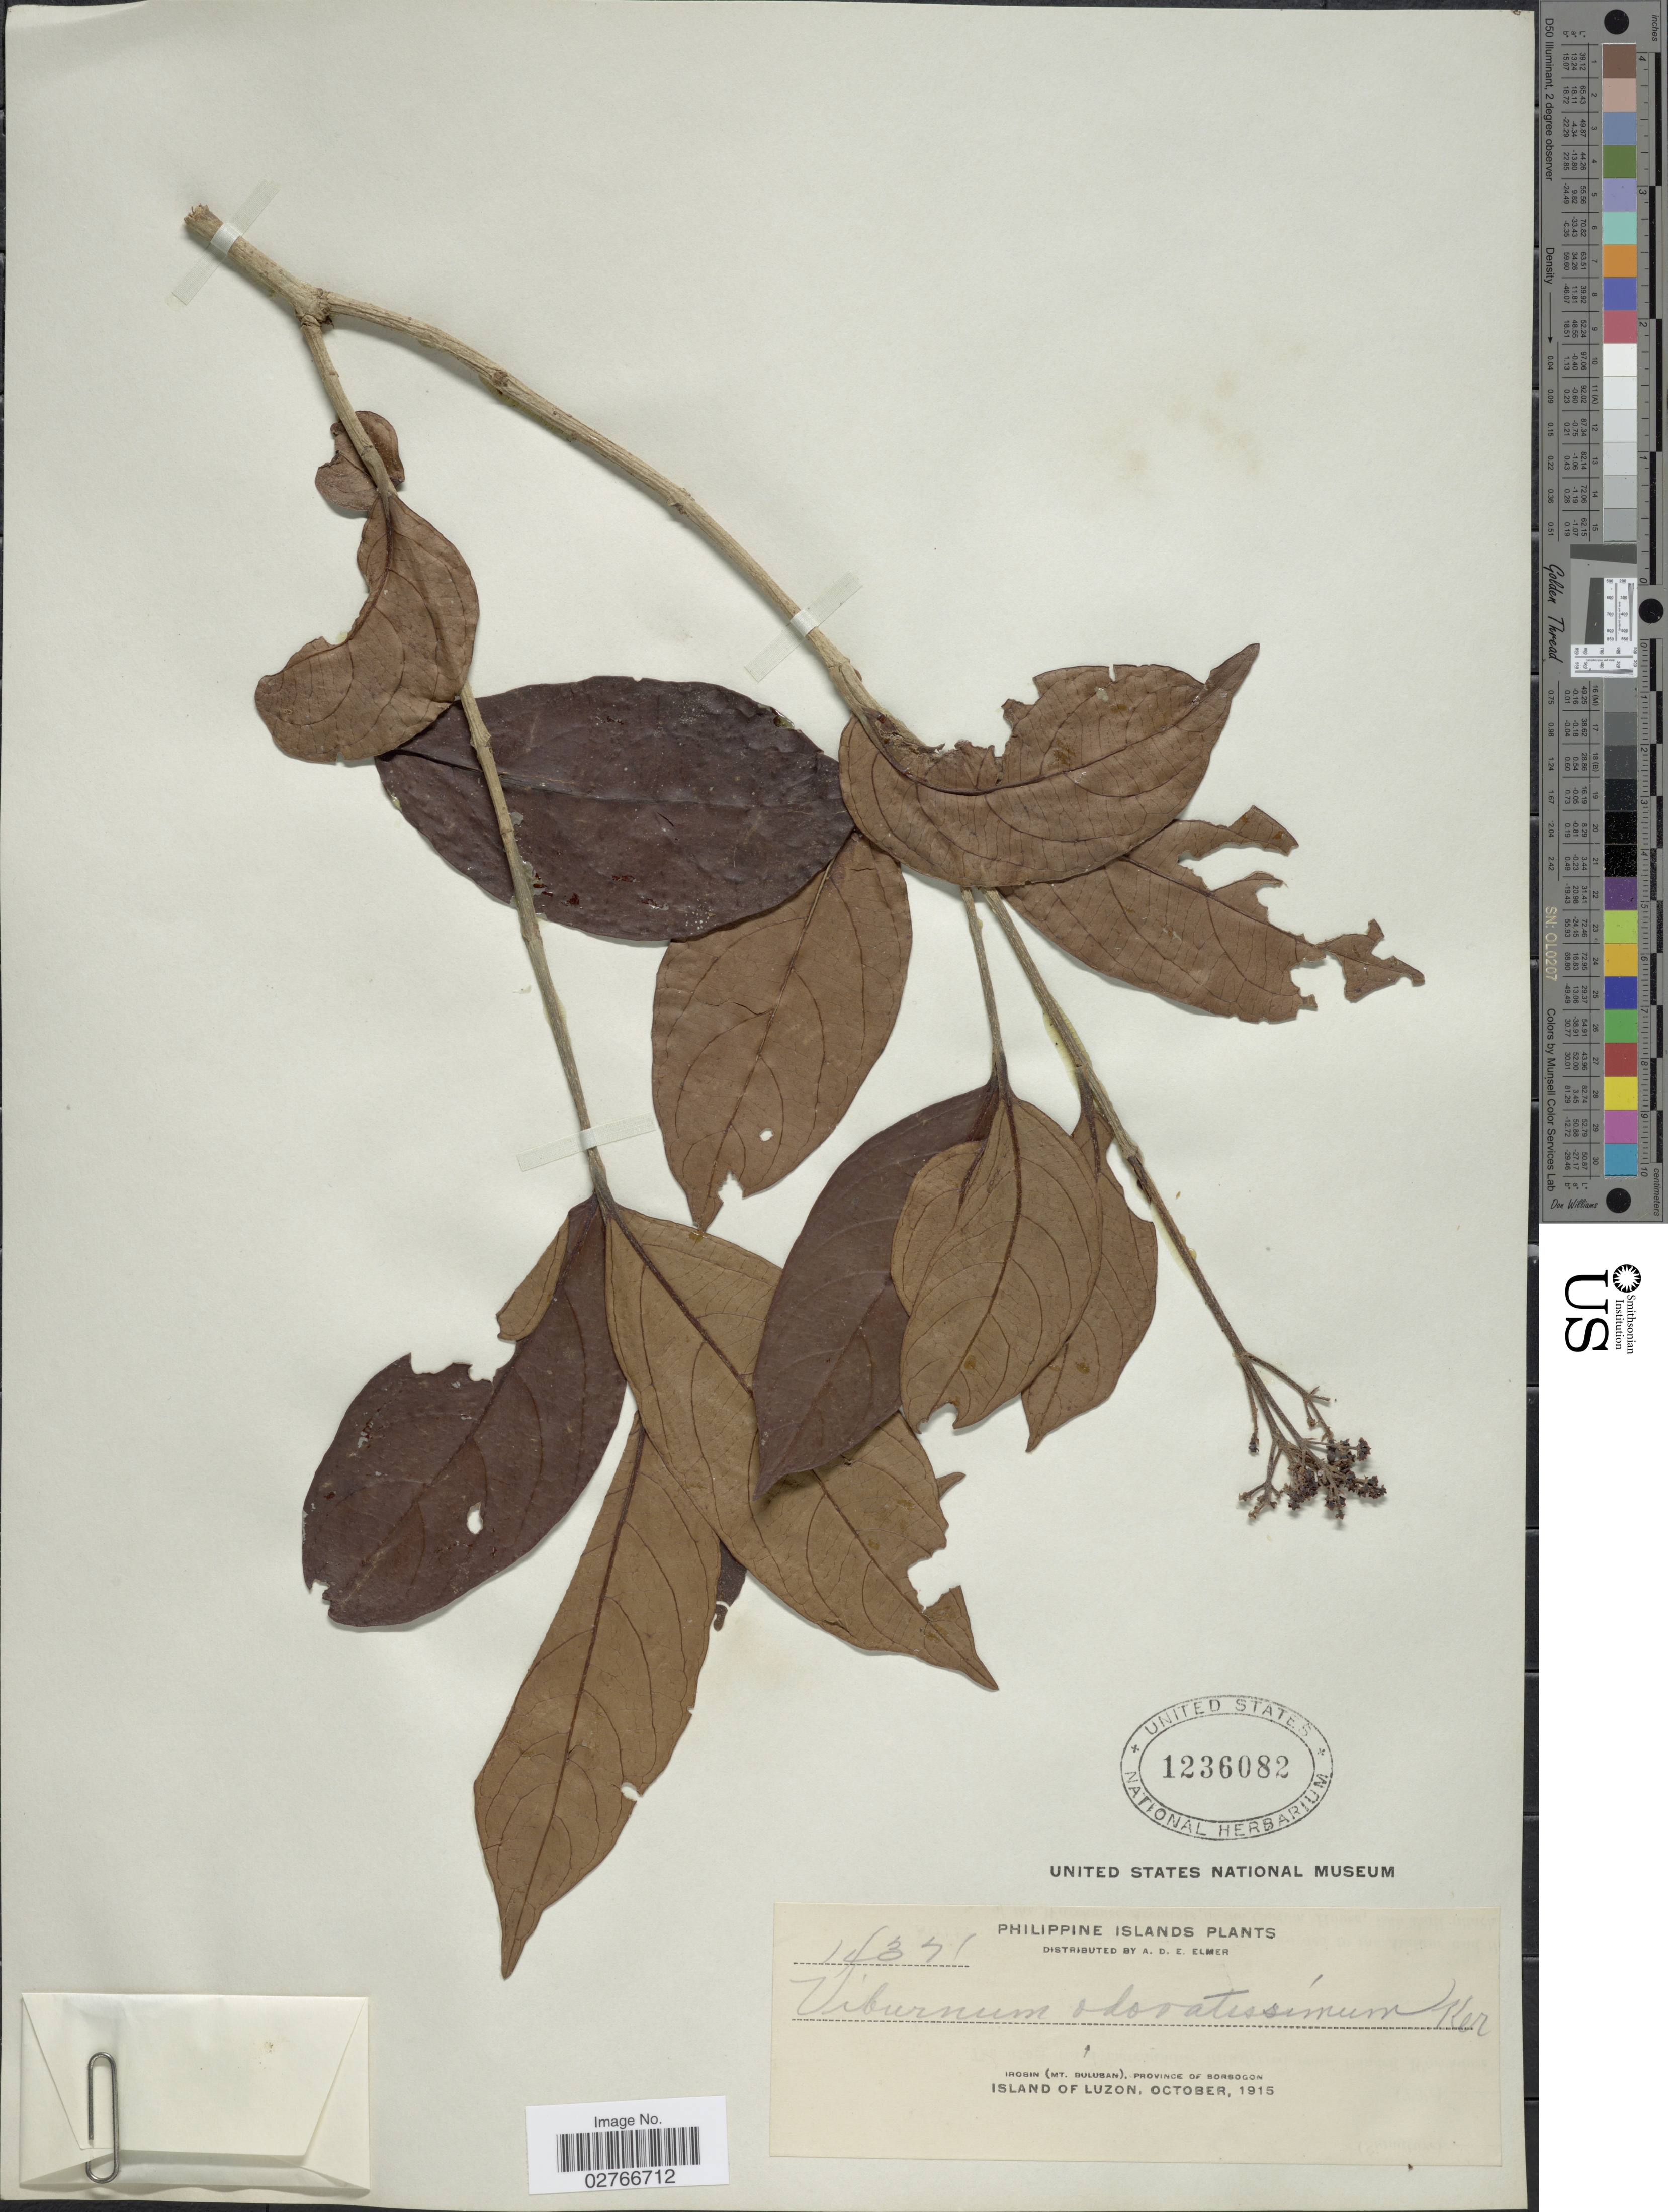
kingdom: Plantae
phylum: Tracheophyta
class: Magnoliopsida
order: Dipsacales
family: Viburnaceae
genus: Viburnum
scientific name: Viburnum odoratissimum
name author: Ker Gawl.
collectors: A. D. E. Elmer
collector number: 14341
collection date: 1915-10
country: Philippines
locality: Irosin (Mt. Bulusan), Province of Sorsogon. Island of Luzon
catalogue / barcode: US 1236082